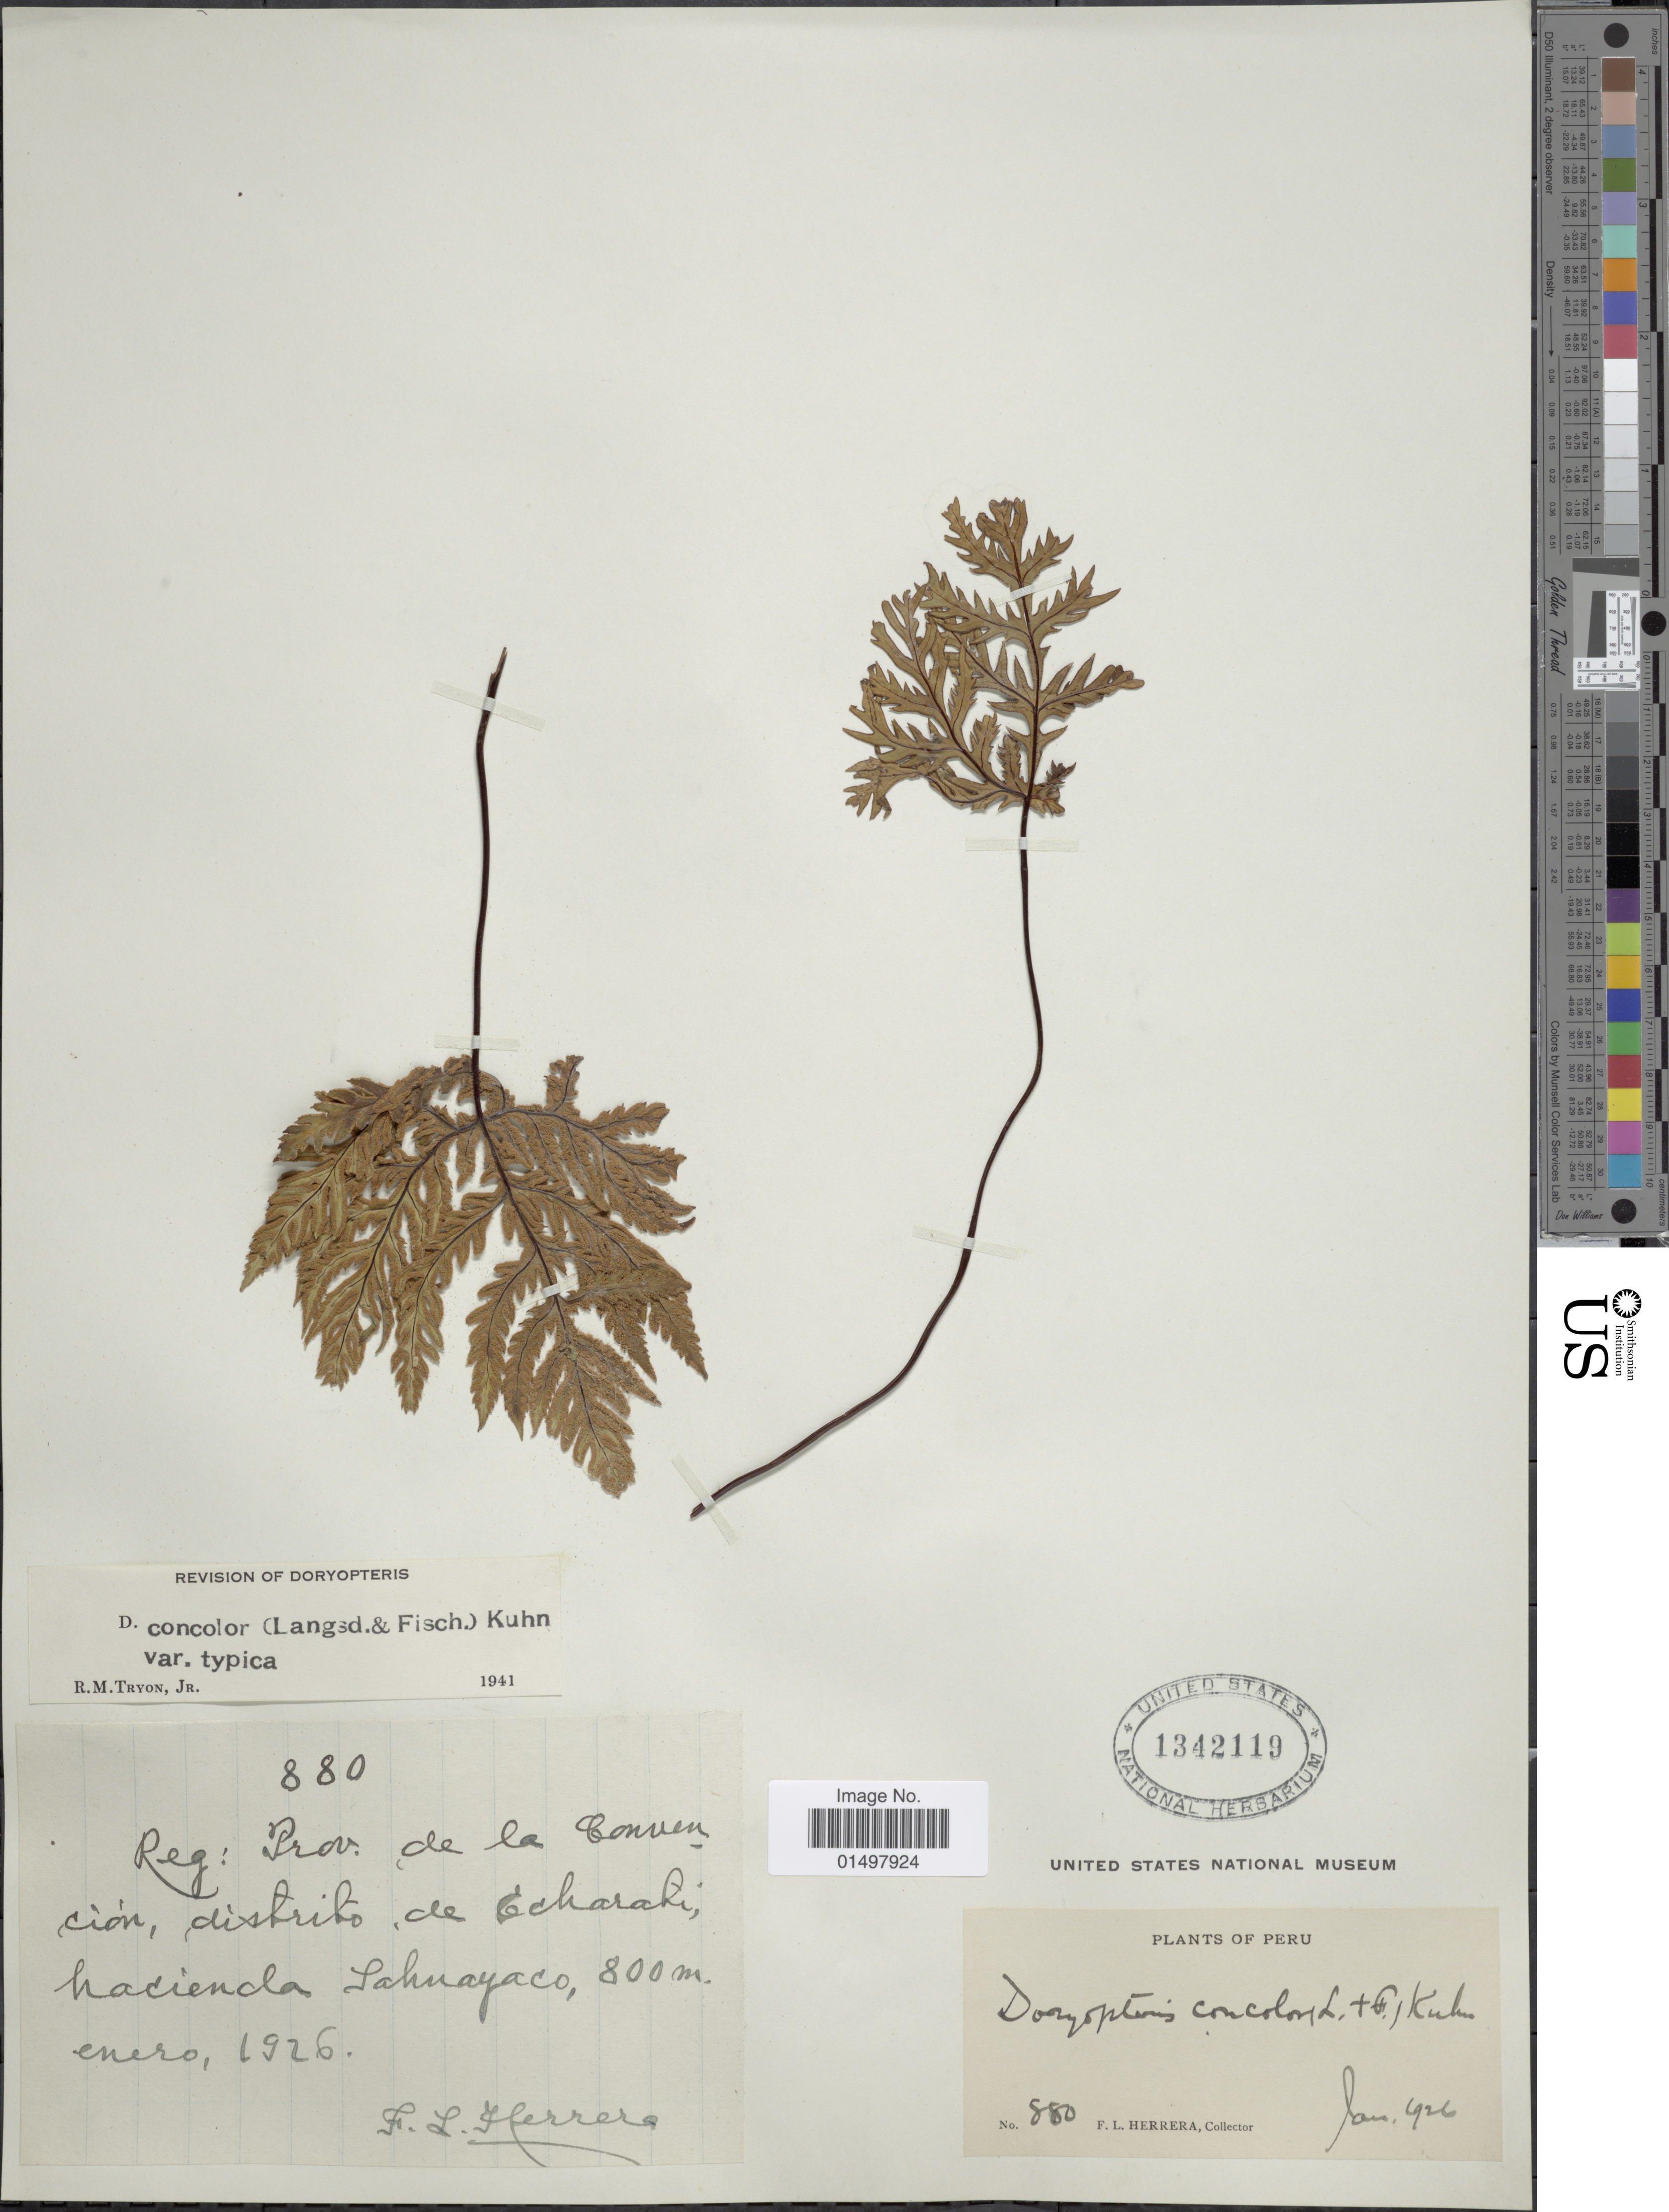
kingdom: Plantae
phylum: Tracheophyta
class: Polypodiopsida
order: Polypodiales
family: Pteridaceae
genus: Doryopteris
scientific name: Doryopteris concolor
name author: (Langsd. & Fisch.) Kuhn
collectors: F. L. Herrera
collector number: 880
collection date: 1926-01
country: Peru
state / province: Cusco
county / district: La Convención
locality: Hacienda Sahuayaco, Distrito de Echarati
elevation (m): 800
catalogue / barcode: US 1342119